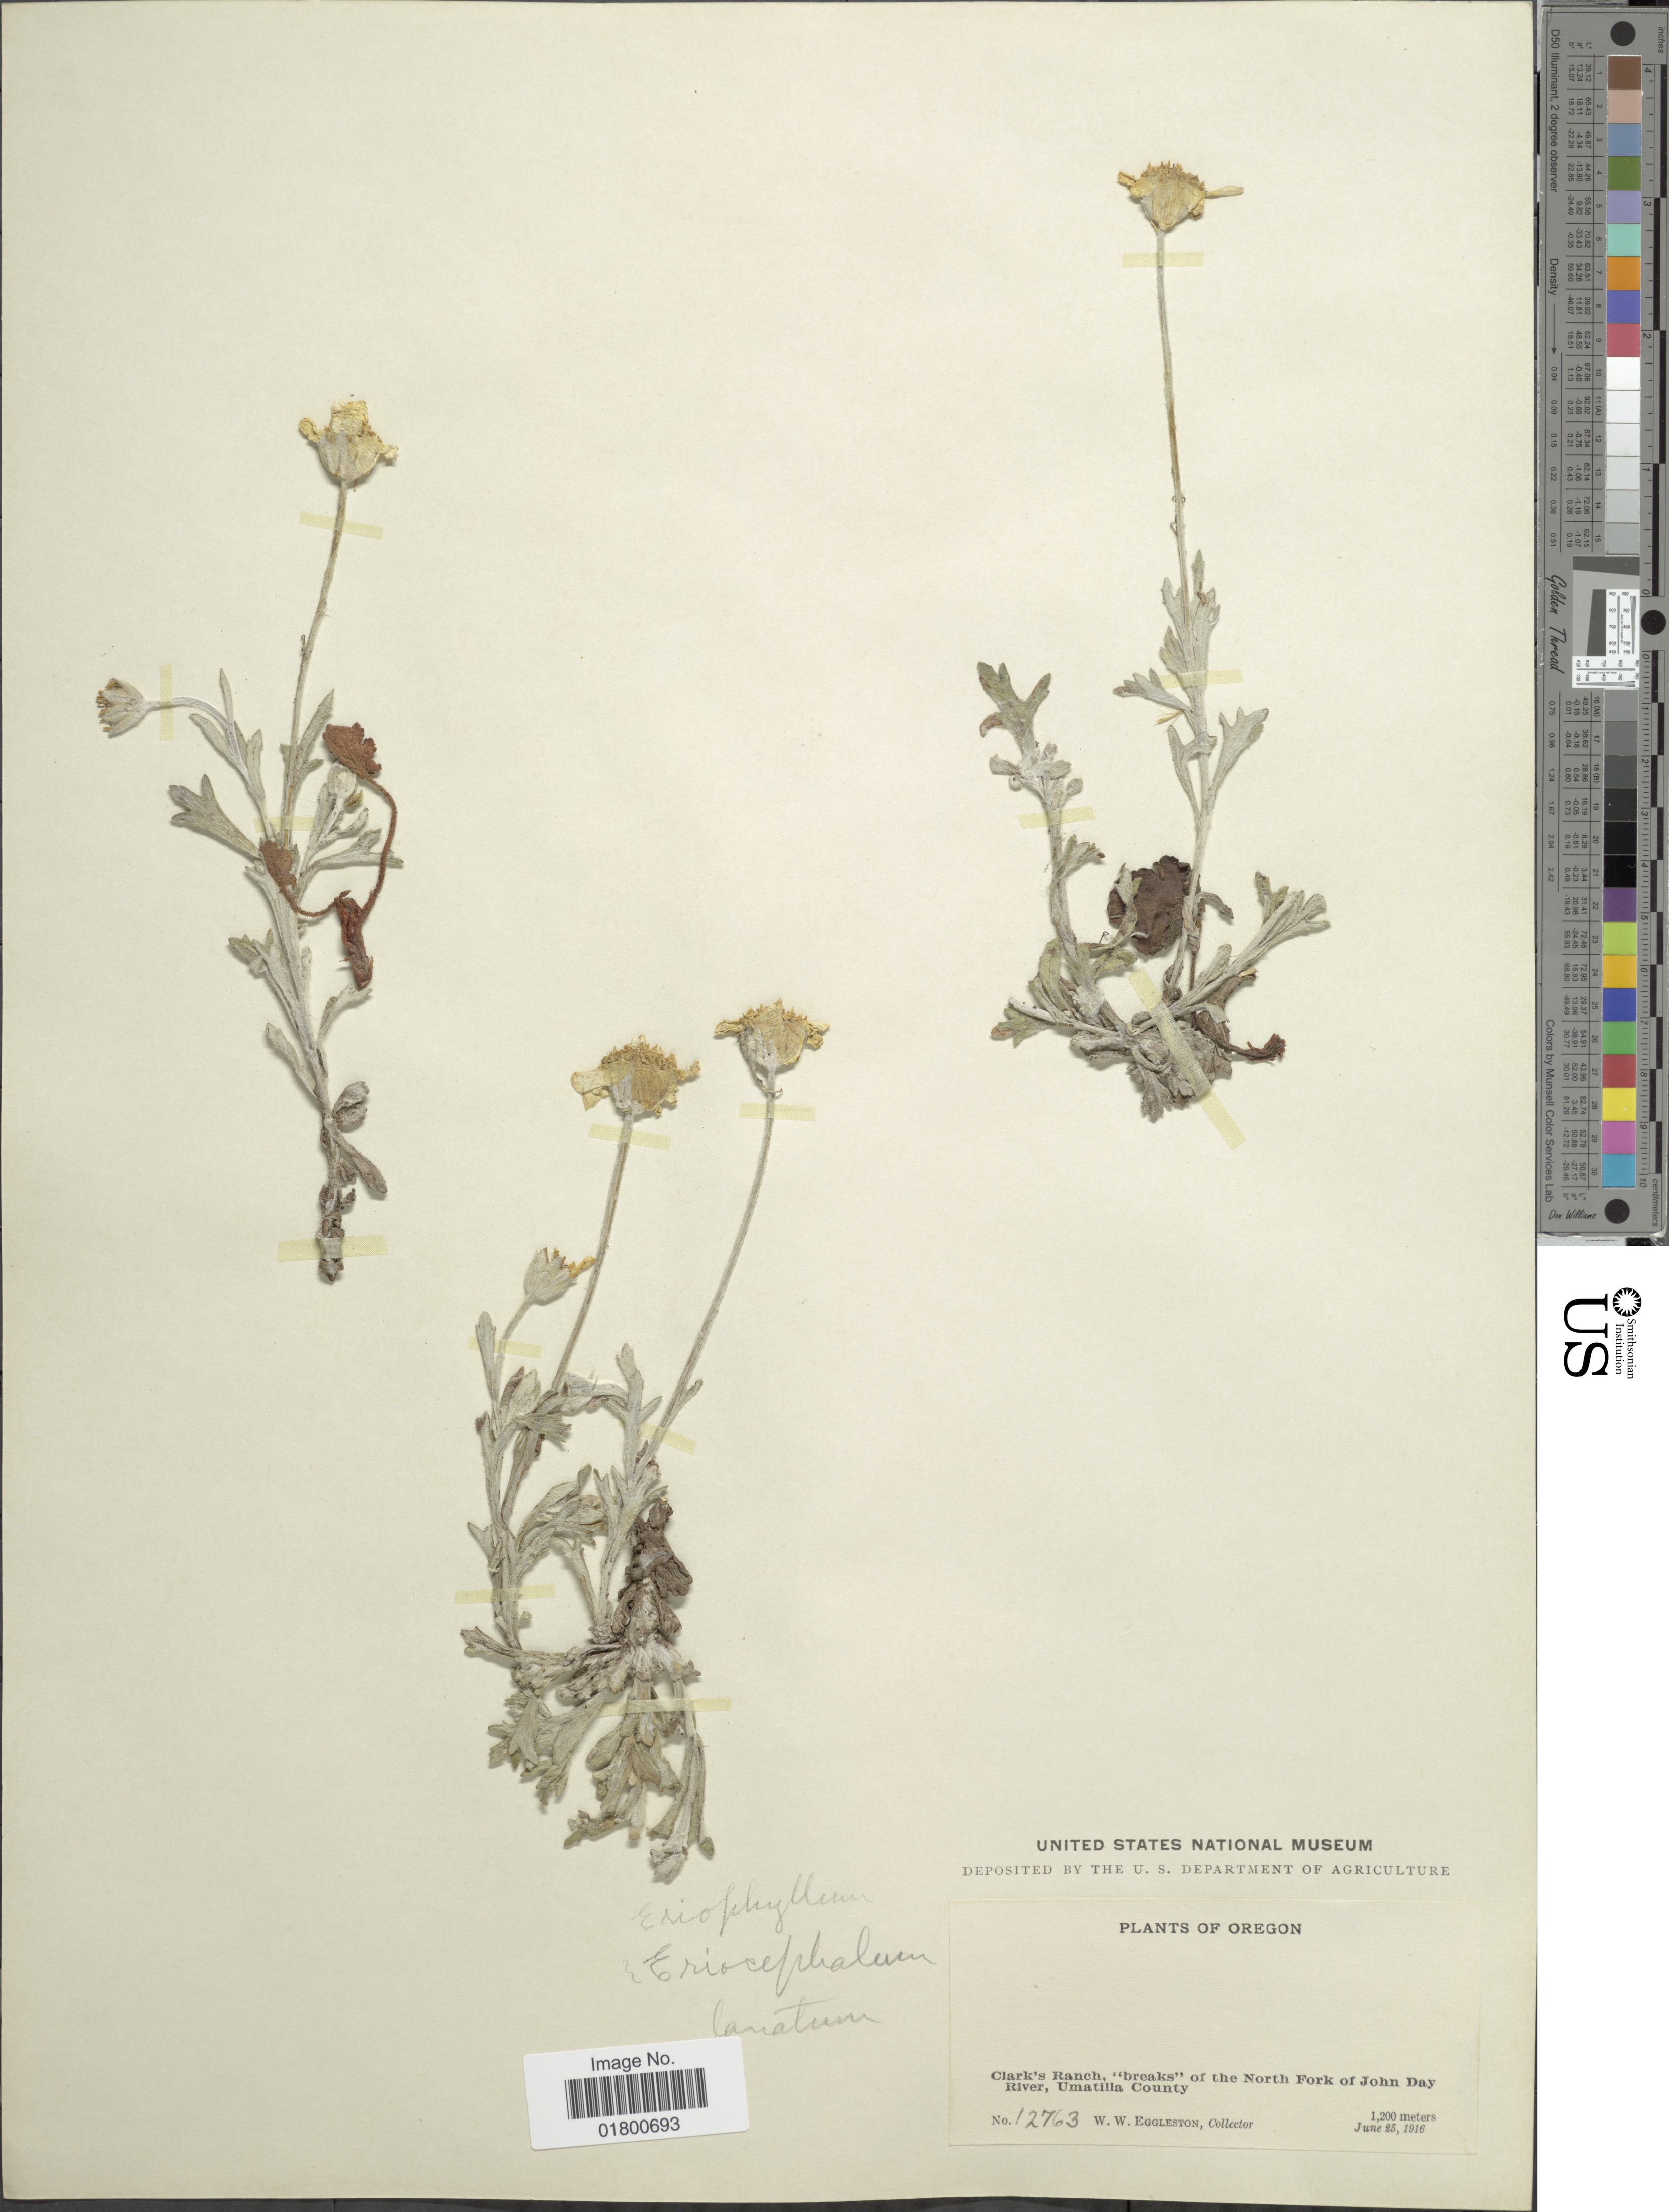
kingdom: Plantae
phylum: Tracheophyta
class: Magnoliopsida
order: Asterales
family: Asteraceae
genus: Eriophyllum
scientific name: Eriophyllum sp.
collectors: W. W. Eggleston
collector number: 12763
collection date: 1916-06-25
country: United States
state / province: Oregon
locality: Clark's Ranch, breaks of the North Fork of John Day River, Umatilla County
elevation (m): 1200